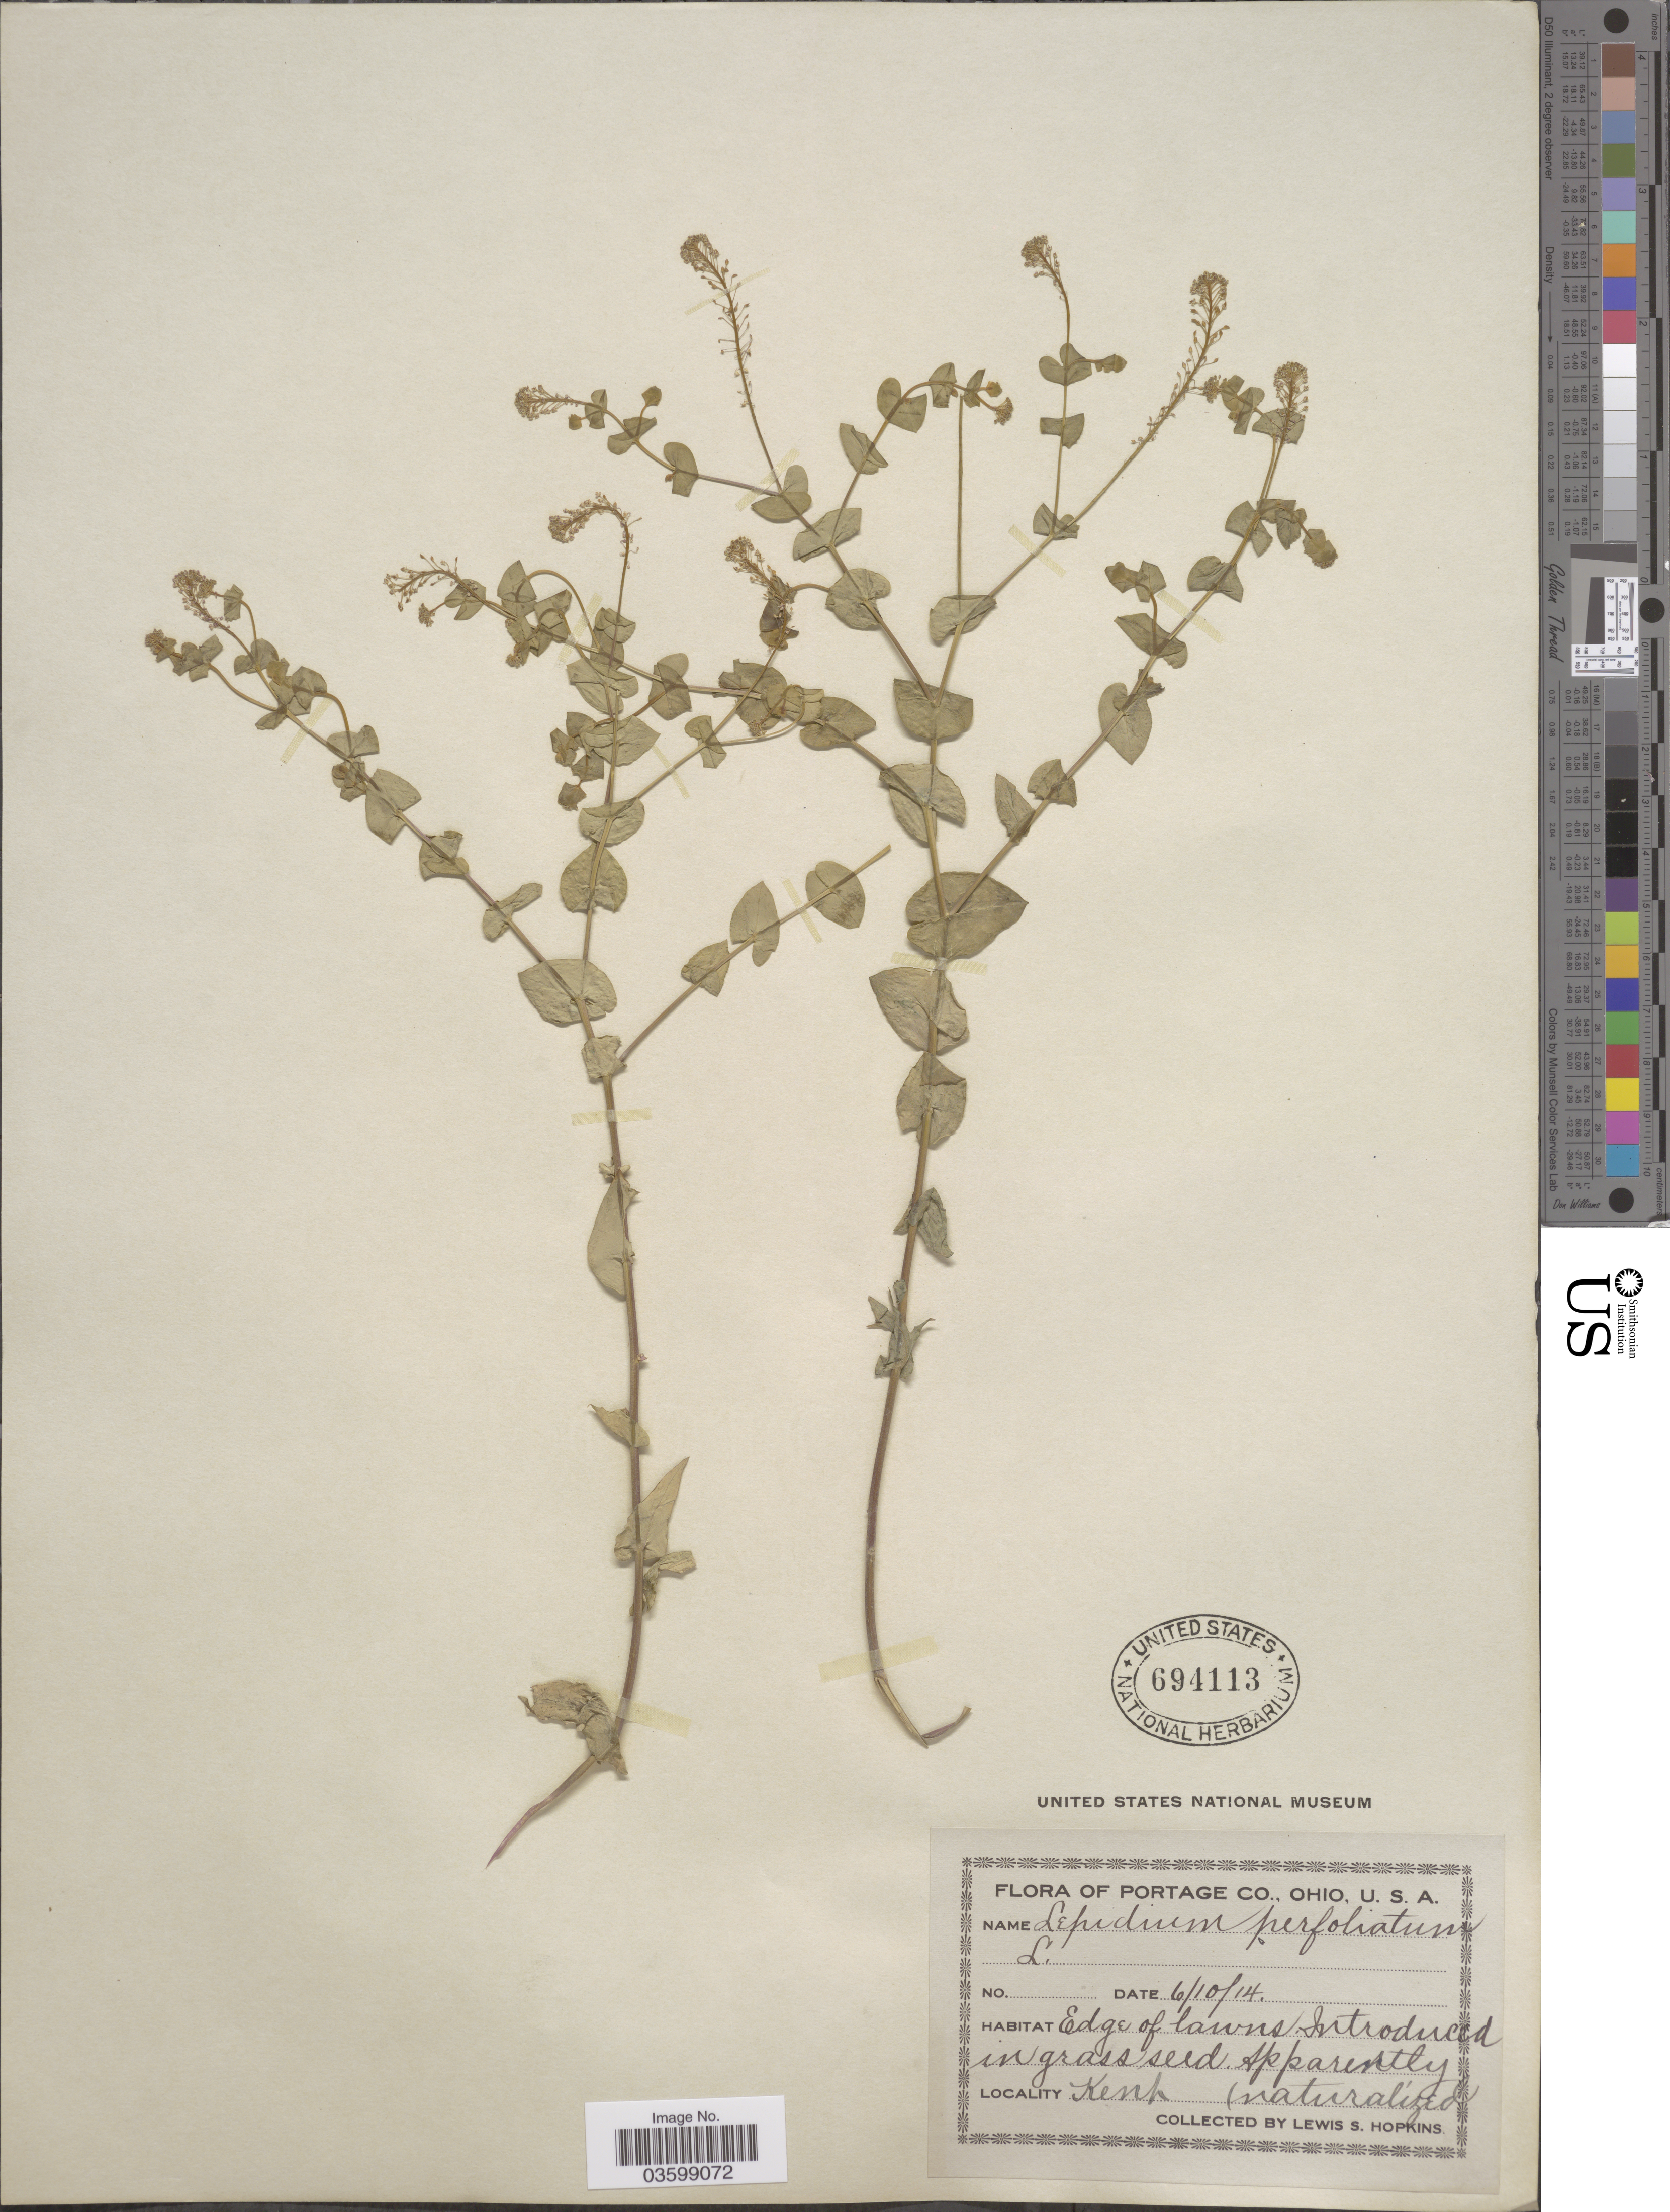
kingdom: Plantae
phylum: Tracheophyta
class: Magnoliopsida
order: Brassicales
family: Brassicaceae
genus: Lepidium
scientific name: Lepidium perfoliatum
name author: L.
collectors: L. Hopkins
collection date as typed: Transcribed d/m/y: 10/6/14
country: United States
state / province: Ohio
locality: Portage Co. Kent.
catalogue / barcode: US 694113